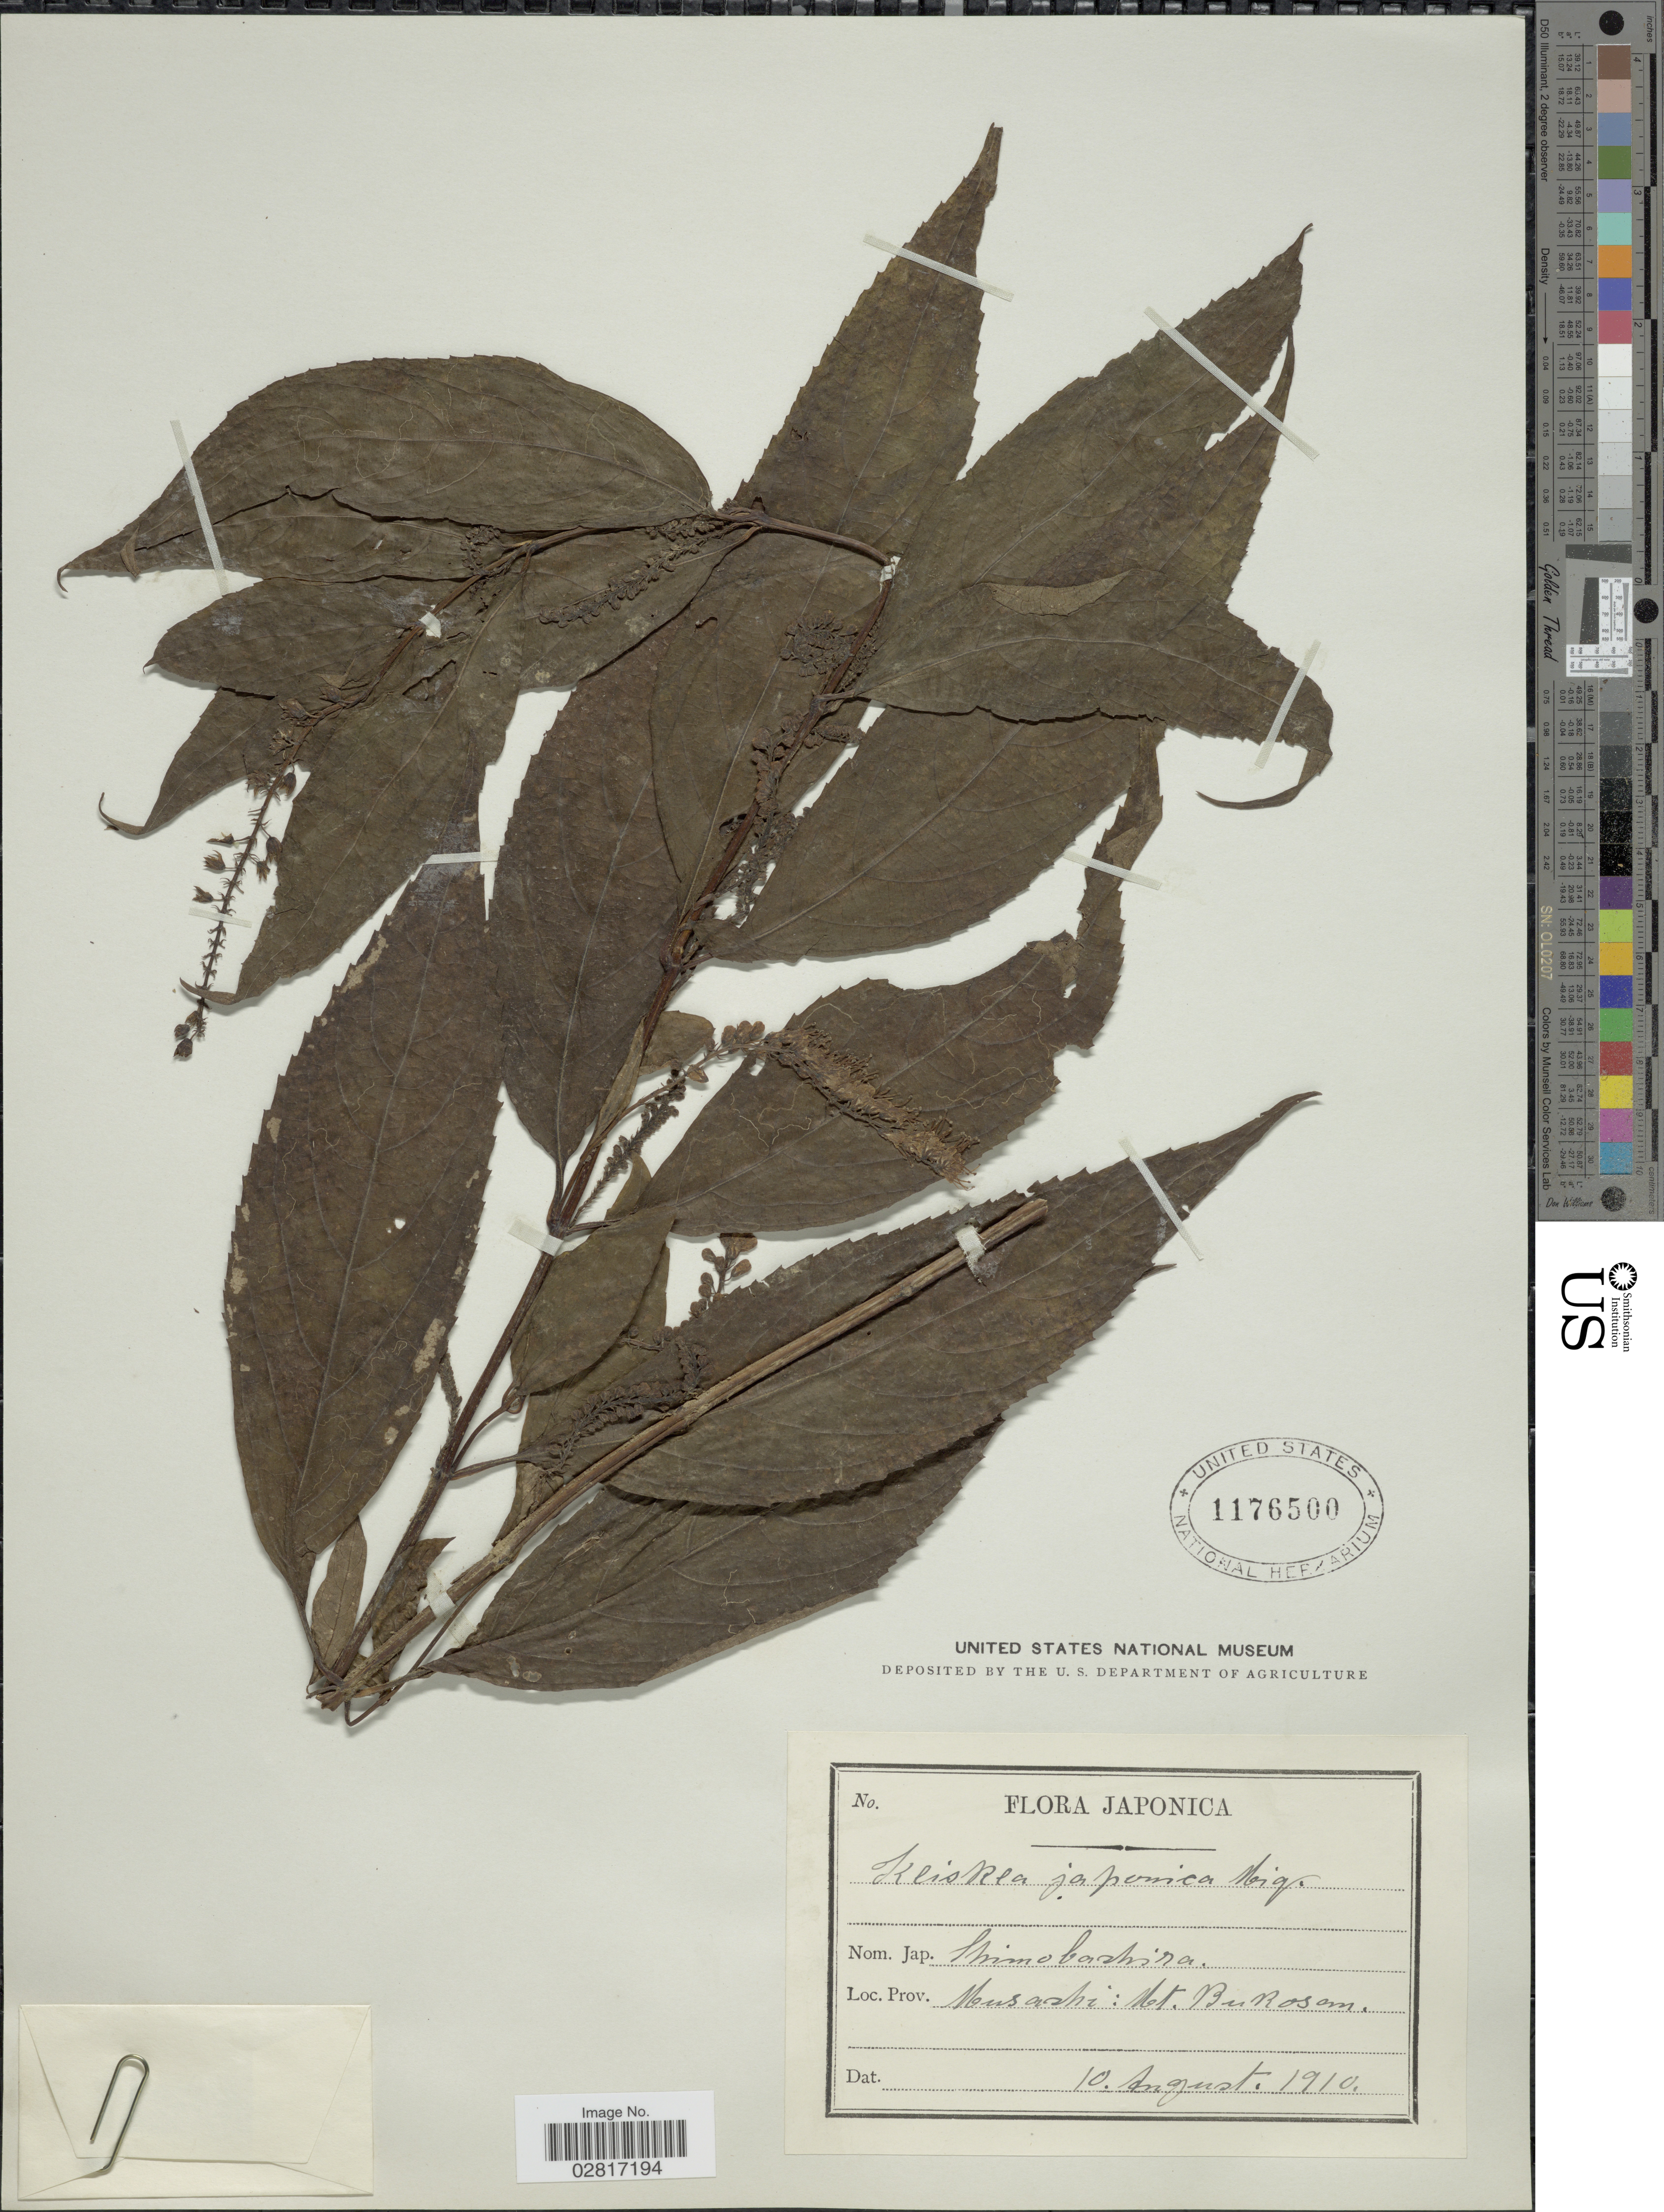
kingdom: Plantae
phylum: Tracheophyta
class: Magnoliopsida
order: Lamiales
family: Lamiaceae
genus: Collinsonia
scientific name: Collinsonia japonica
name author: (Miq.) Harley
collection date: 1910-08-10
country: Japan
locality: Musashi: Mt. Bukosan.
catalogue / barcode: US 1176500